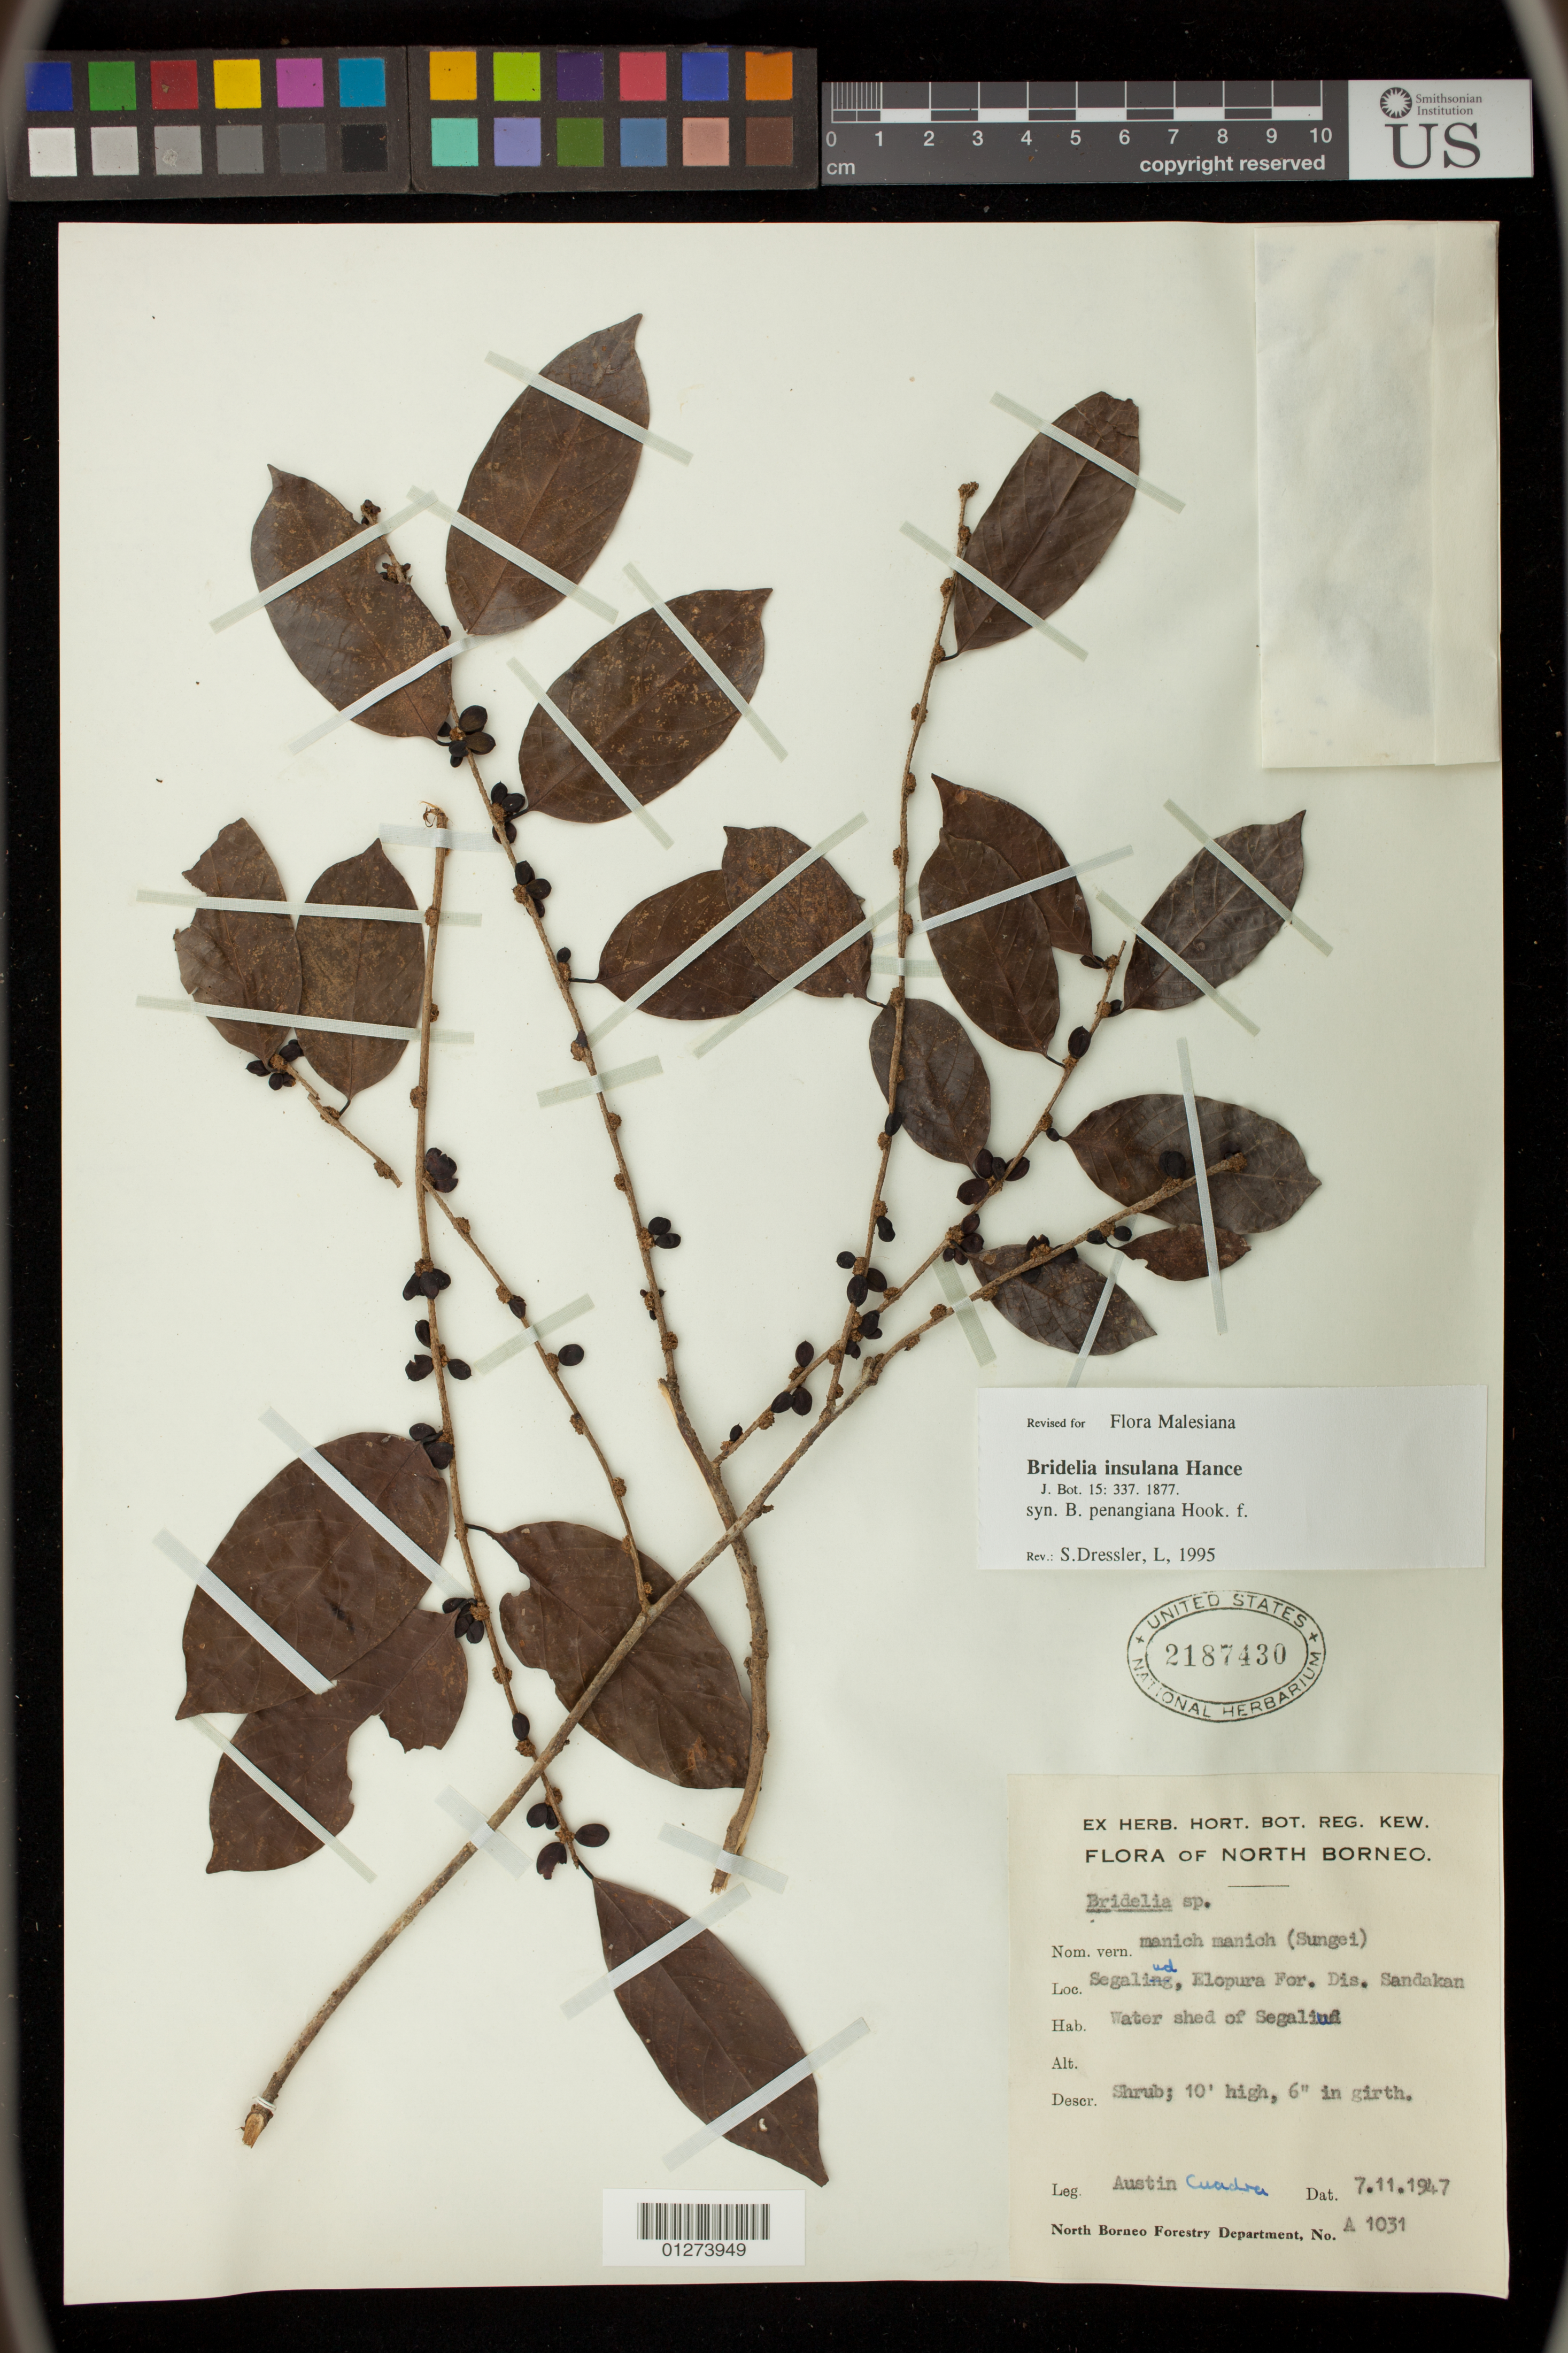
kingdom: Plantae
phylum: Tracheophyta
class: Magnoliopsida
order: Malpighiales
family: Phyllanthaceae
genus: Bridelia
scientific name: Bridelia insulana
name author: Hance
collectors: A. Cuadra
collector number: A1031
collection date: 1947-11-07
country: Malaysia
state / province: Sabah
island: Borneo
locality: Segaliud, Elopura For. Dis. Sandakan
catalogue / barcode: US 2187430